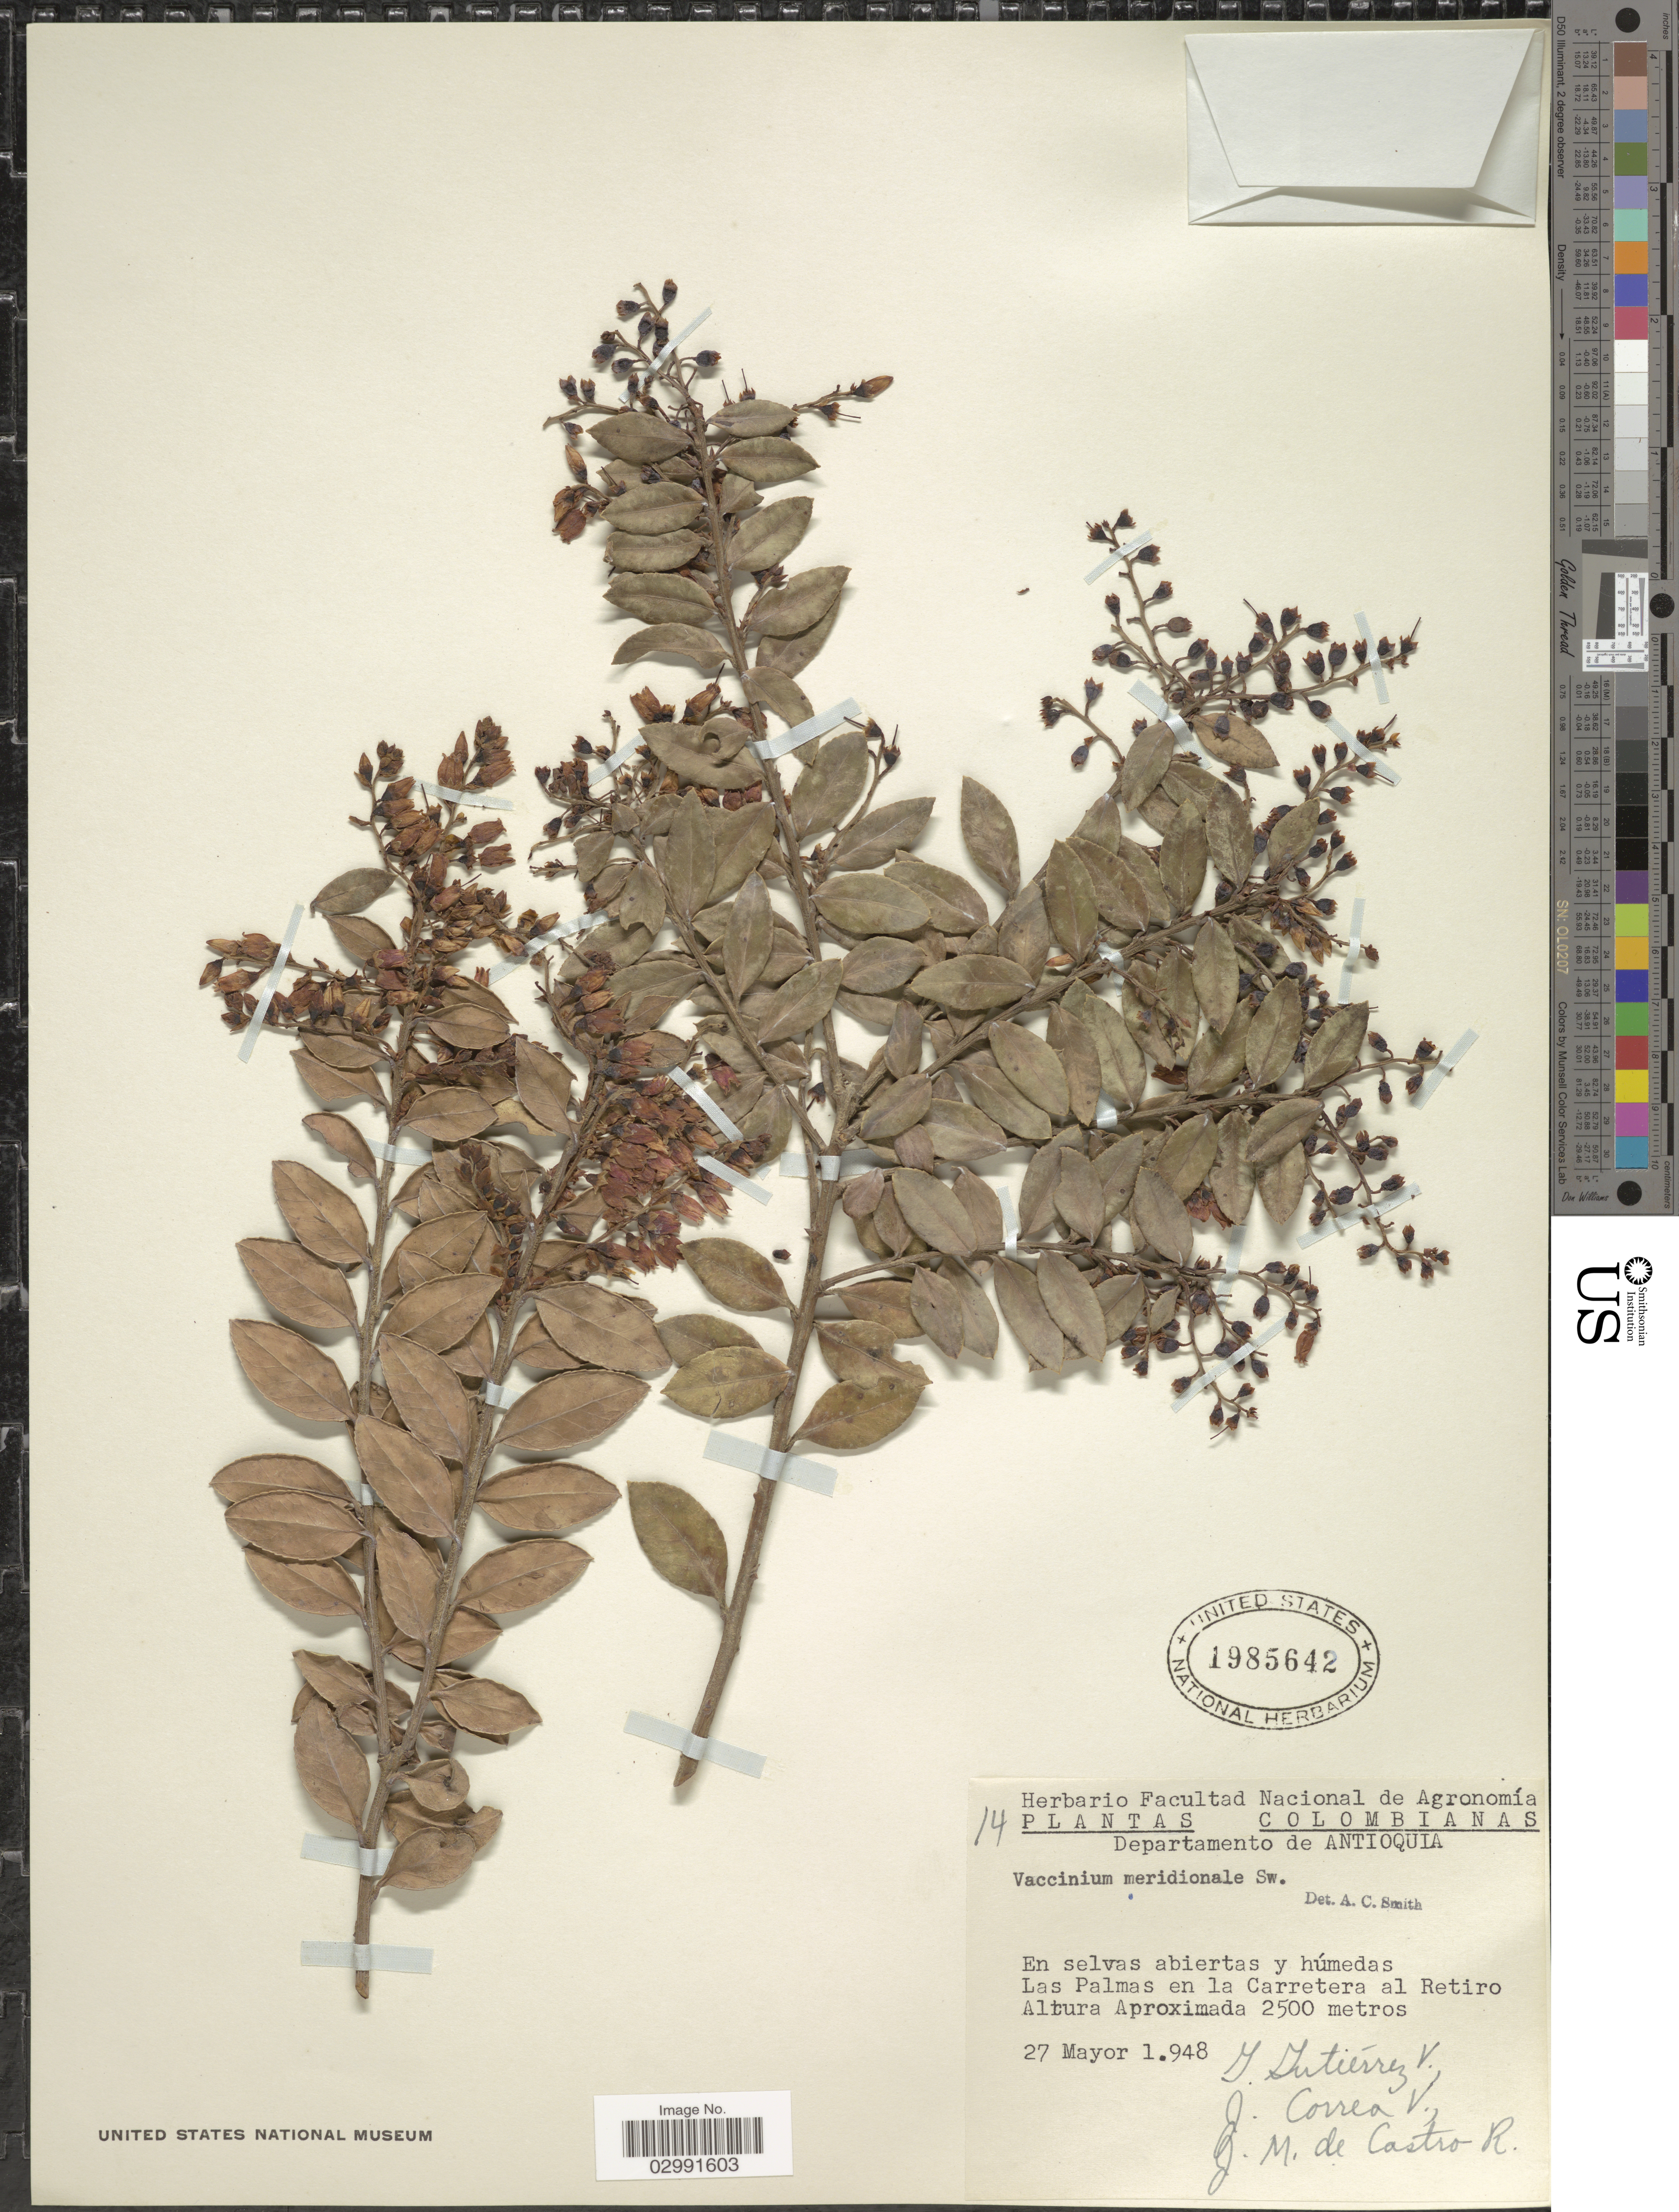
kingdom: Plantae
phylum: Tracheophyta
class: Magnoliopsida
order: Ericales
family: Ericaceae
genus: Vaccinium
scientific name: Vaccinium meridionale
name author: Sw.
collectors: G. Gutiérrez V., J. Correa V. & J. Castro R.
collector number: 14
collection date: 1948-05-27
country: Colombia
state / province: Antioquia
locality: Departamento de Antioquia. En selvas abiertas y húmedas Las Palmas en la Carretera al Retiro.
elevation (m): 2500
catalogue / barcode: US 1985642